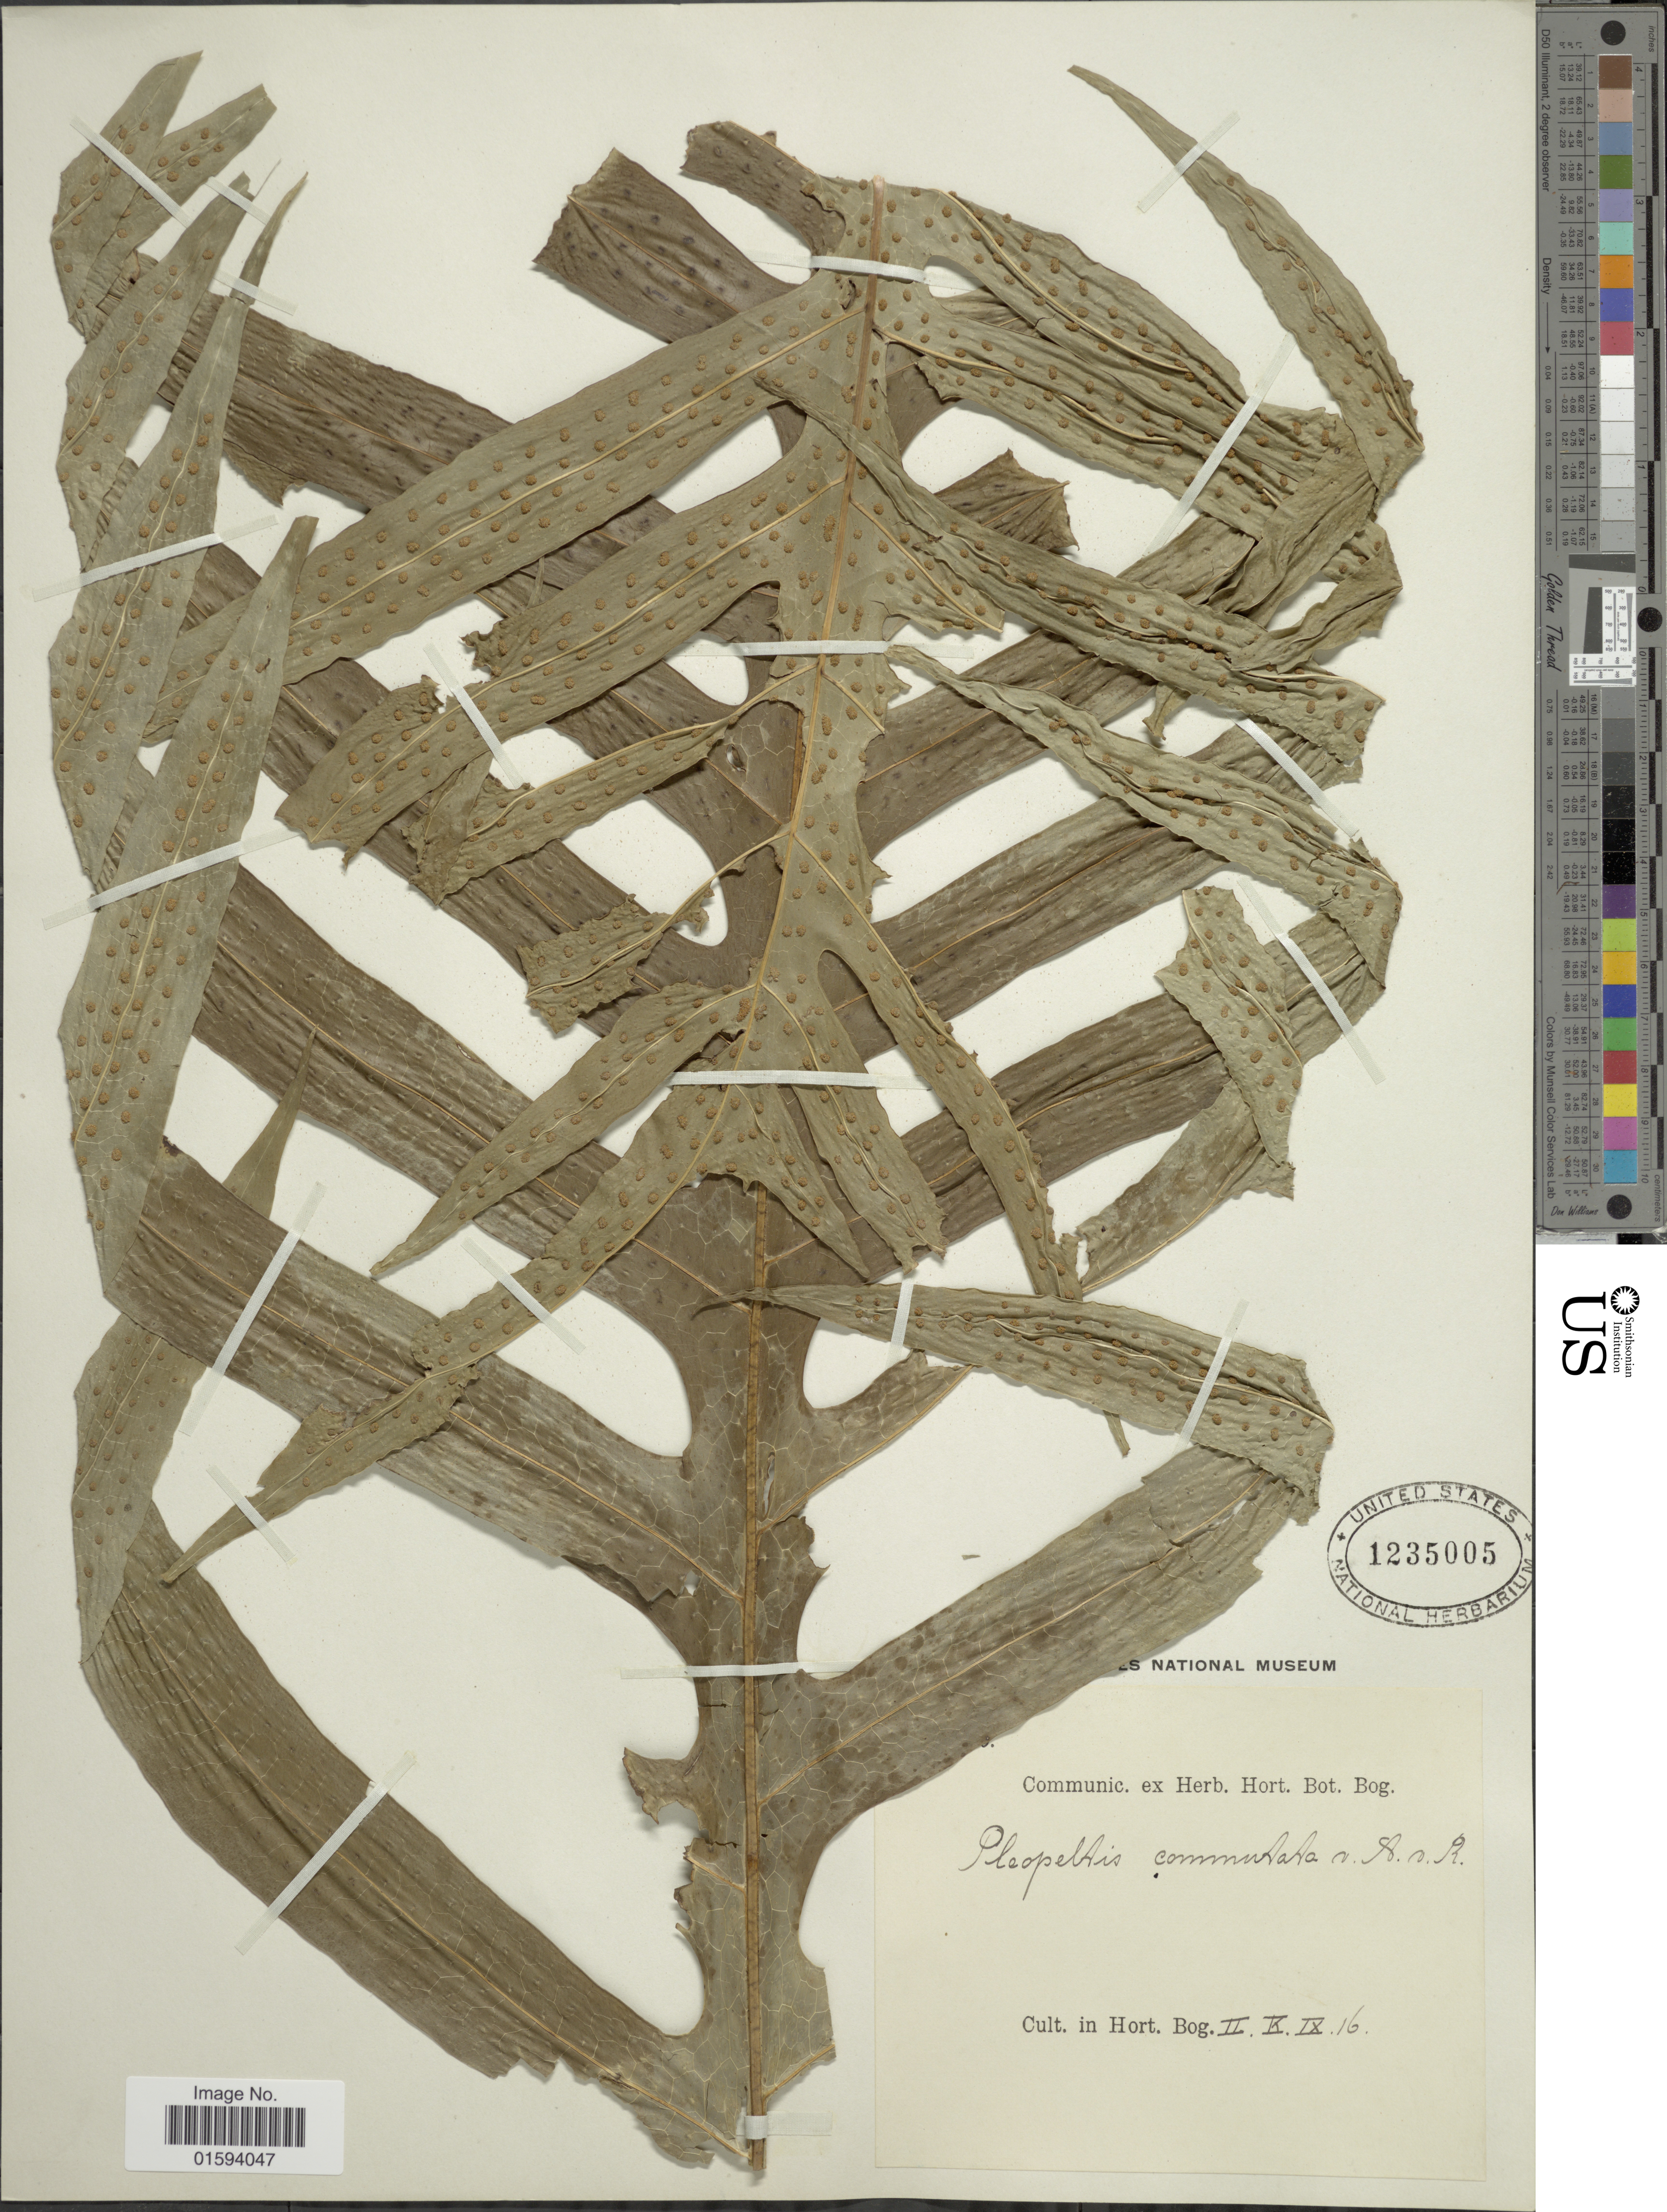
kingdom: Plantae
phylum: Tracheophyta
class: Polypodiopsida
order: Polypodiales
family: Polypodiaceae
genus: Polypodium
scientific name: Polypodium commutatum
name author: Blume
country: Indonesia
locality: Cult. in Hort. Bog. II. K. IX. 16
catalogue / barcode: US 1235005